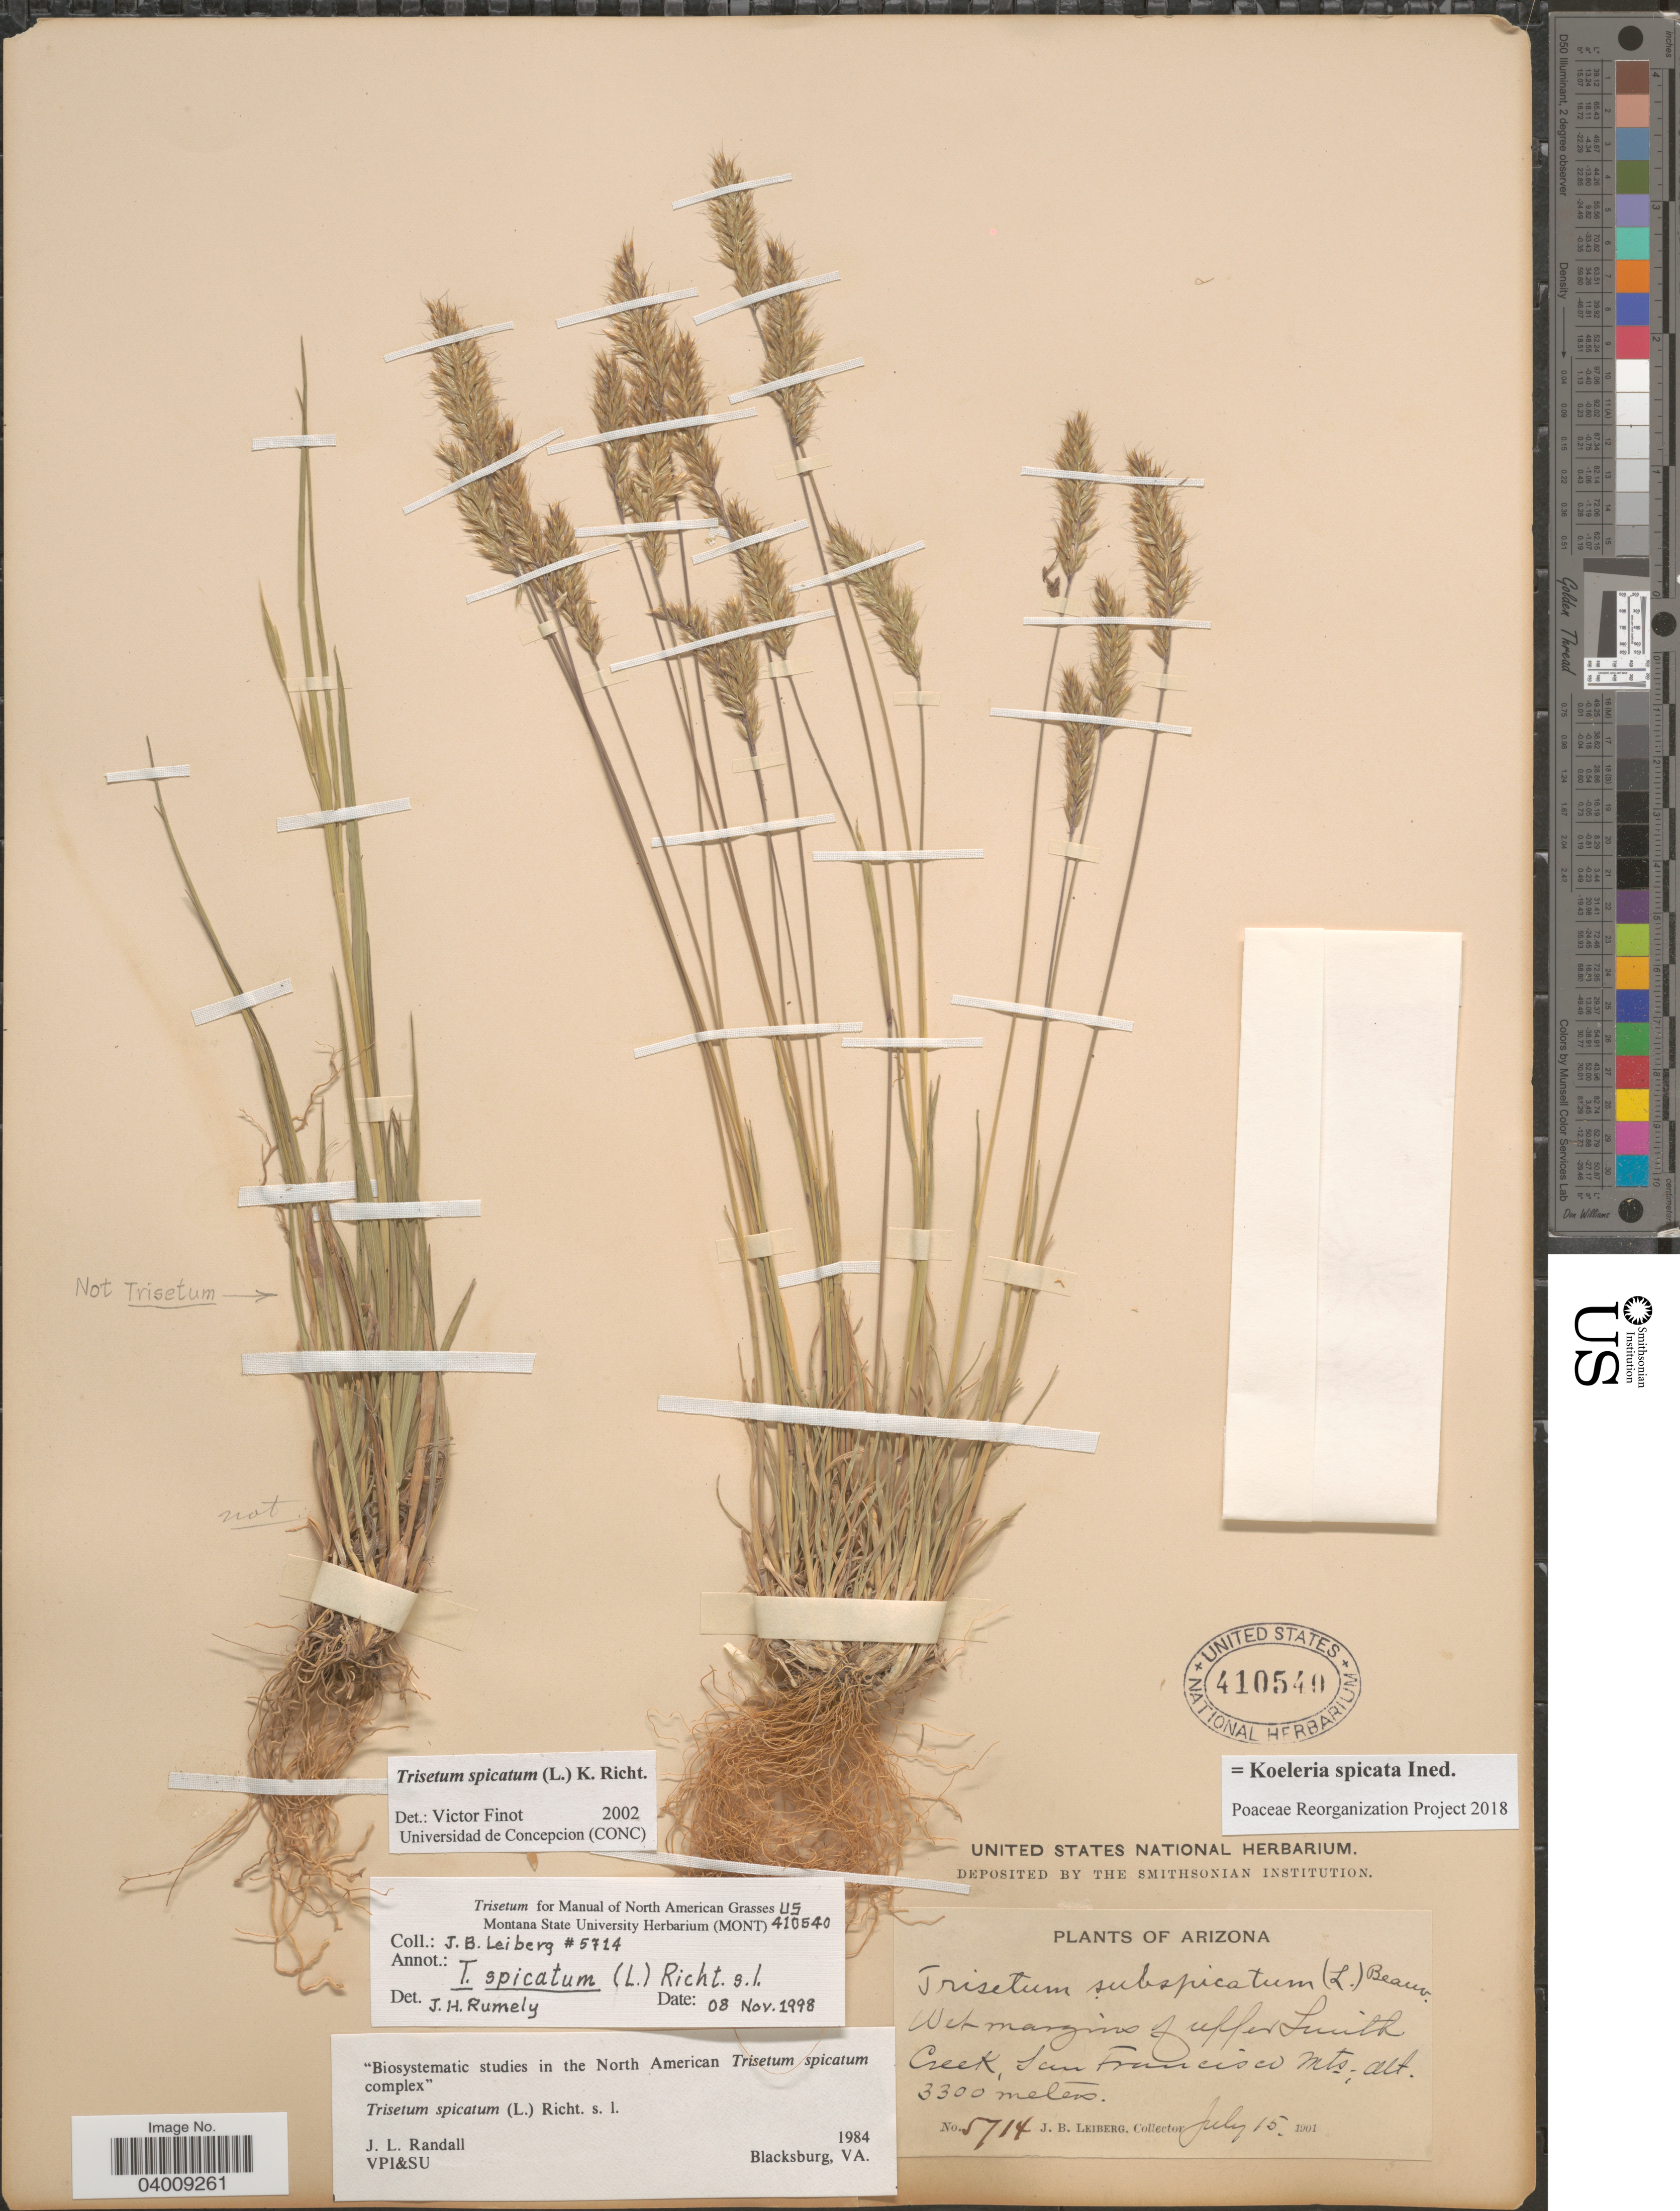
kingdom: Plantae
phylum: Tracheophyta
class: Liliopsida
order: Poales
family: Poaceae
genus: Koeleria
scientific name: Koeleria spicata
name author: (L.) Barberá et al.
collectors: J. B. Leiberg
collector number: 5714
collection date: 1901-07-15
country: United States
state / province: Arizona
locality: Wet margins of upper Smith Creek, San Francisco Mts.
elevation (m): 3300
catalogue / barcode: US 410540